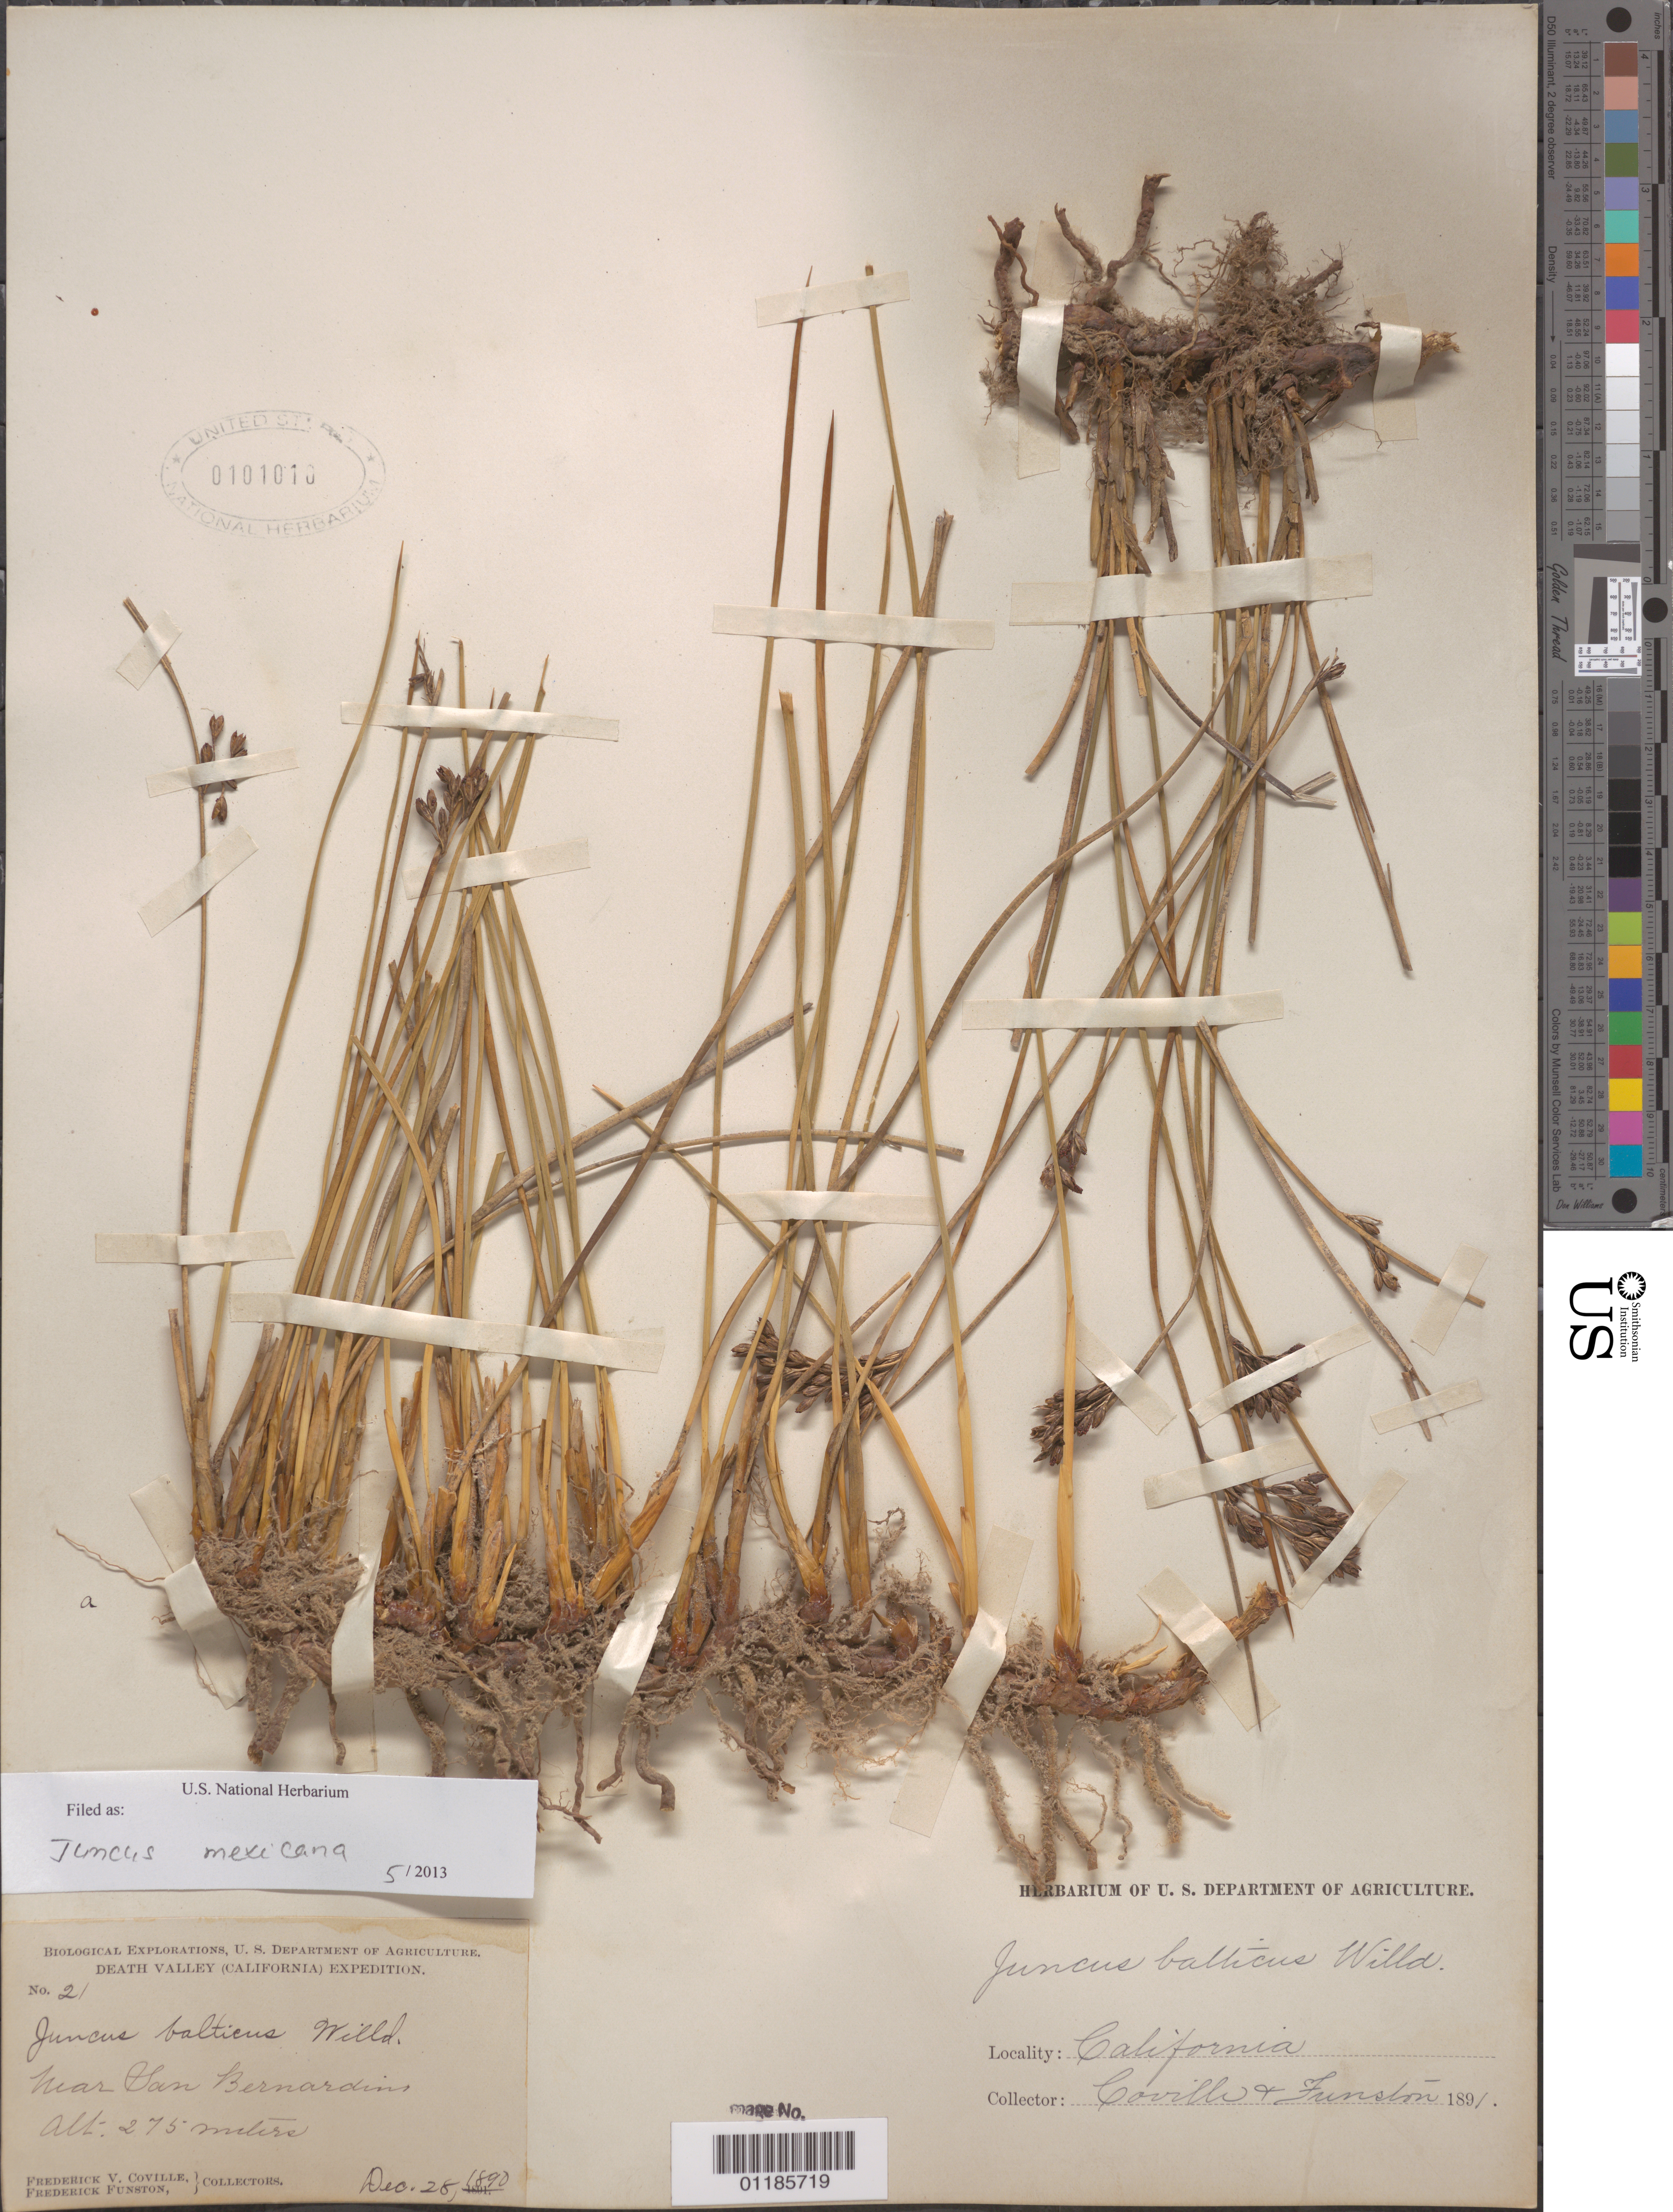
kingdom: Plantae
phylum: Tracheophyta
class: Liliopsida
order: Poales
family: Juncaceae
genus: Juncus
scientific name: Juncus mexicanus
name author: Willd. ex Schult. & Schult. f.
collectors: F. V. Coville & F. Funston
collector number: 21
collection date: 1890-12-28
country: United States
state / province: California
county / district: San Bernardino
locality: near San Bernardino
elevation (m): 275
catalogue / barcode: US 101010